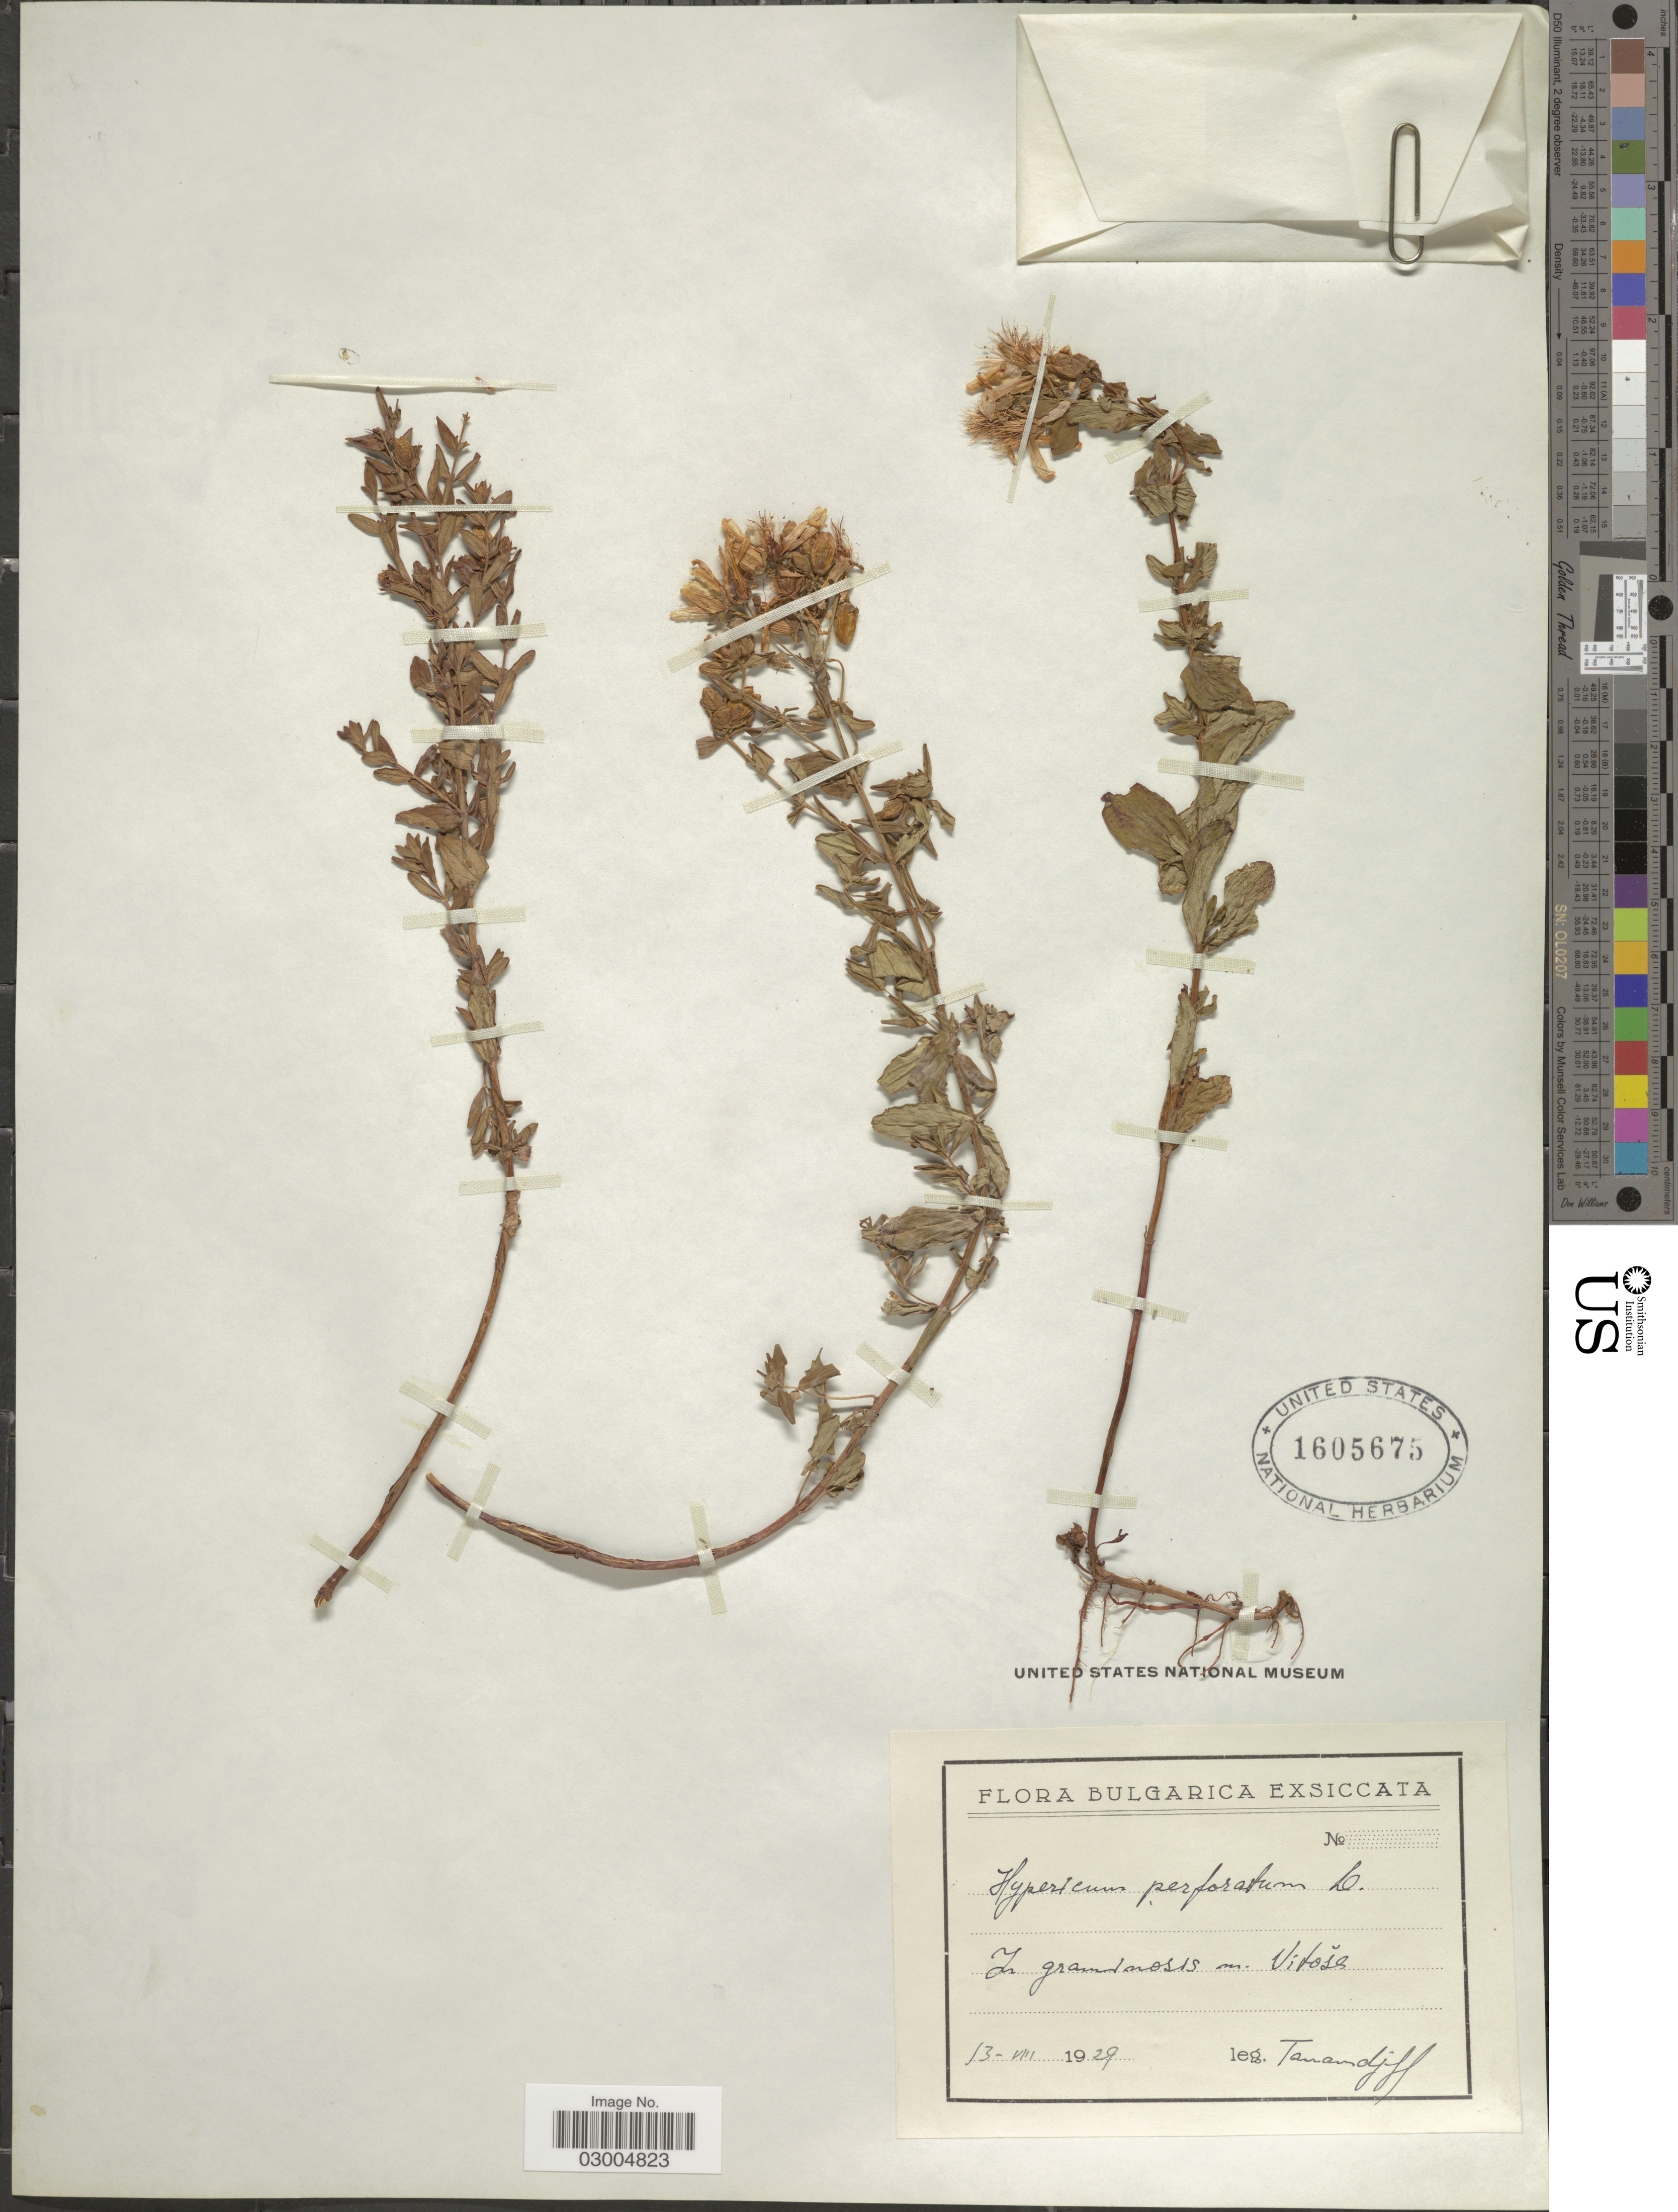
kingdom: Plantae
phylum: Tracheophyta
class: Magnoliopsida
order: Malpighiales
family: Hypericaceae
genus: Hypericum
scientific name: Hypericum perforatum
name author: L.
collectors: -. Tanandjeff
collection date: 1929-08-13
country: Bulgaria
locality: In grandmosis [interpreted] on Vitosa.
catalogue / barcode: US 1605675